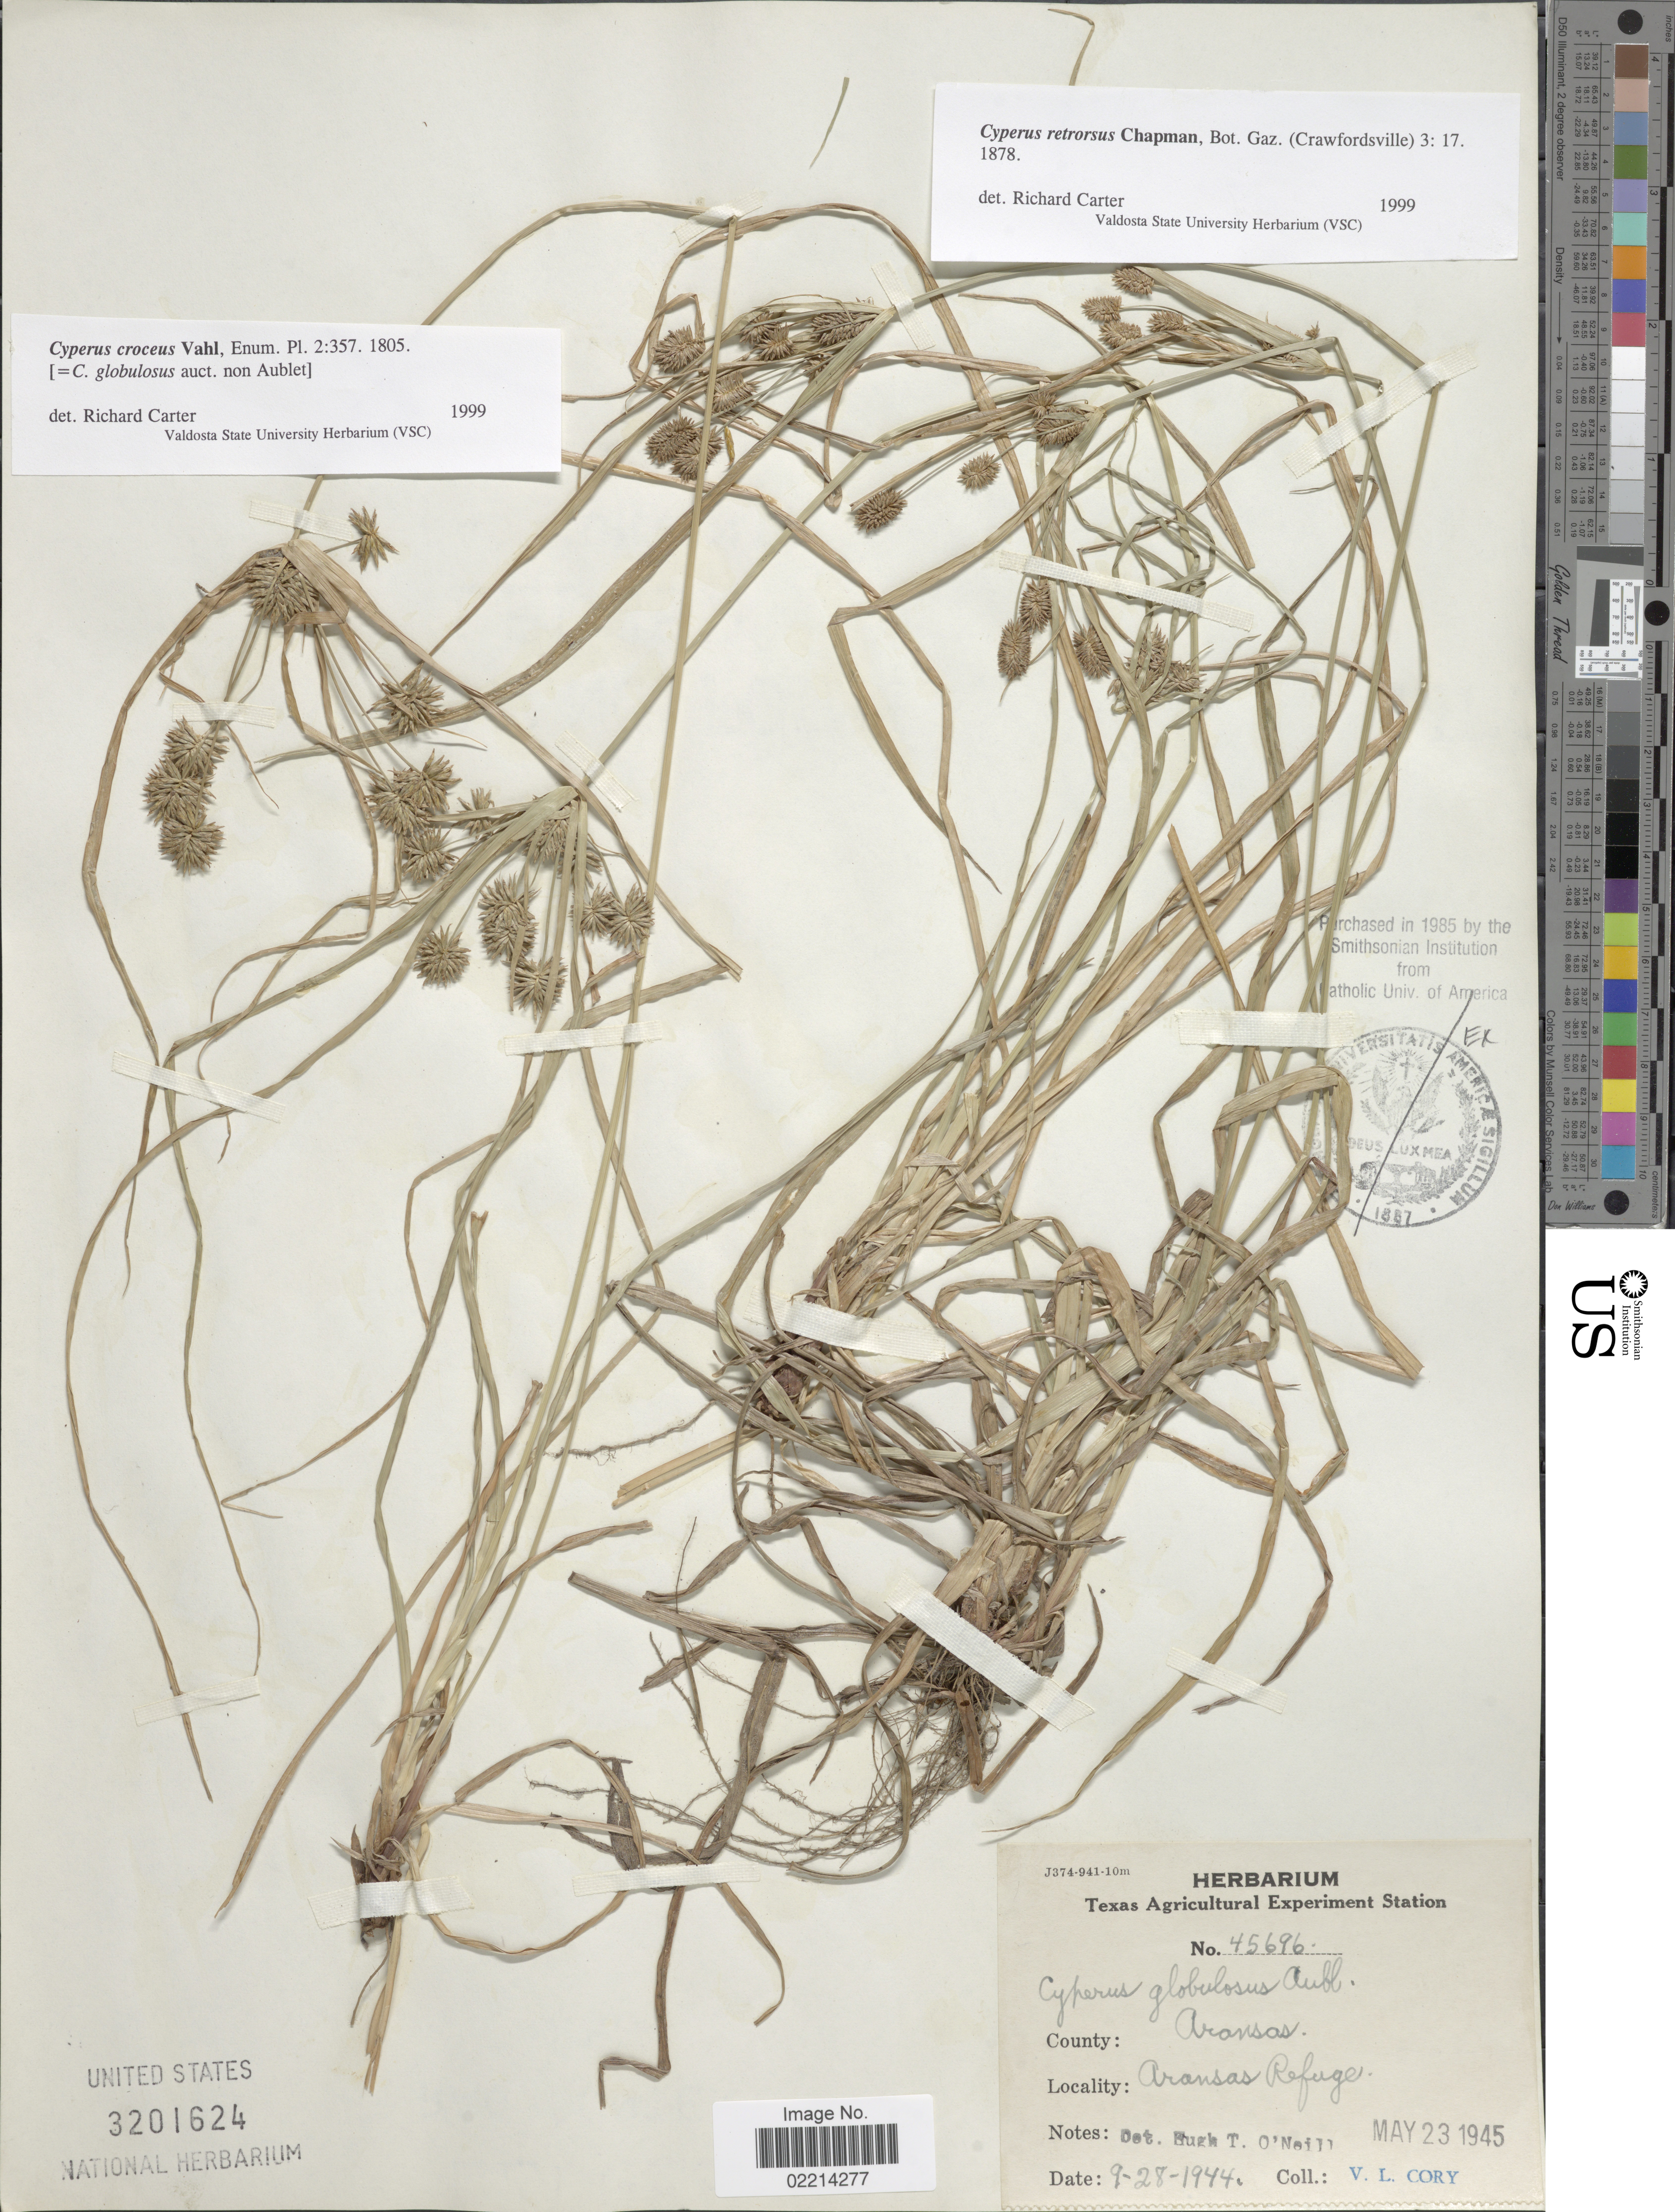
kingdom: Plantae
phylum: Tracheophyta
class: Liliopsida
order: Poales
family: Cyperaceae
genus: Cyperus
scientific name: Cyperus croceus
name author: Vahl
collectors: V. Cory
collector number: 45696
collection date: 1944-09-28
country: United States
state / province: Texas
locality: County: Aransas, Aransas Refuge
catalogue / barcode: US 3201624